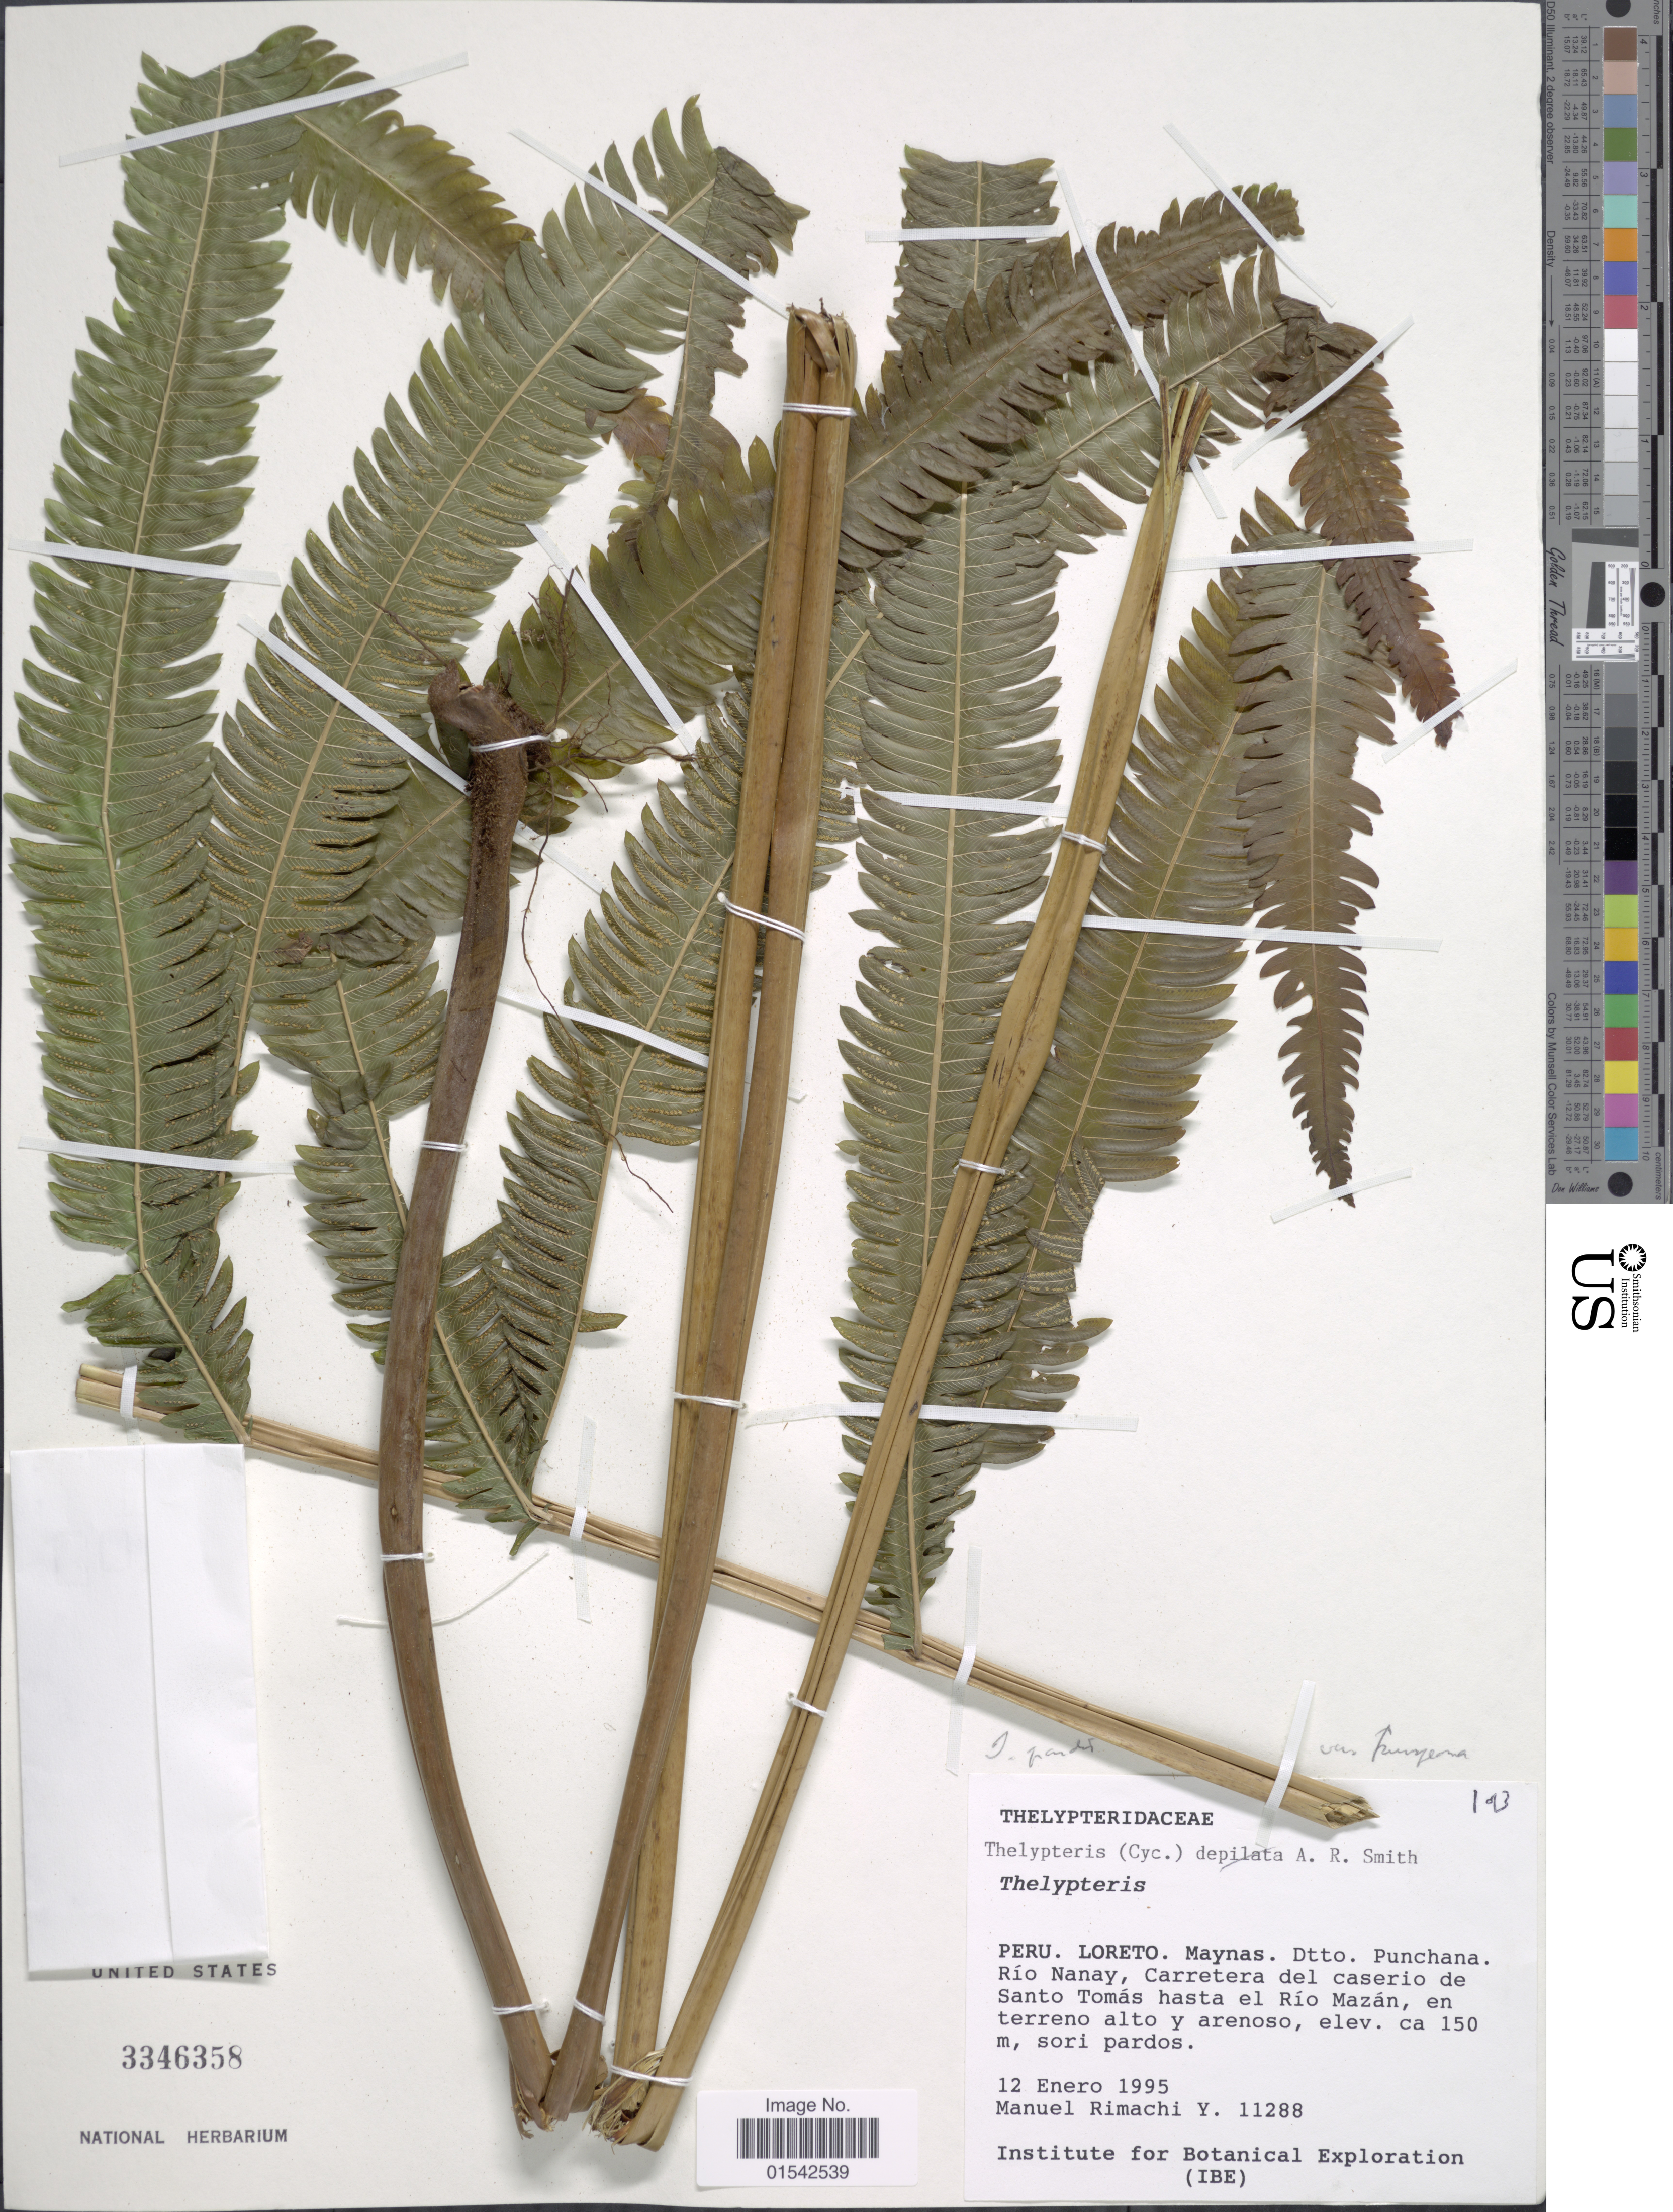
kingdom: Plantae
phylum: Tracheophyta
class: Polypodiopsida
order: Polypodiales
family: Thelypteridaceae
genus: Cyclosorus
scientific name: Cyclosorus grandis (A.R. Sm.) comb. nov., ined 2015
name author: (A.R. Sm.)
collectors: M. Rimachi Y.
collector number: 11288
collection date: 1995-01-12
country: Peru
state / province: Loreto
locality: Maynas. Dtto. Punchana. Río Nanay, Carretera del caserio de Santo Tomás hasta el Río Mazán, en terreno alto y arenoso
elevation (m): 150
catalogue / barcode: US 3346358